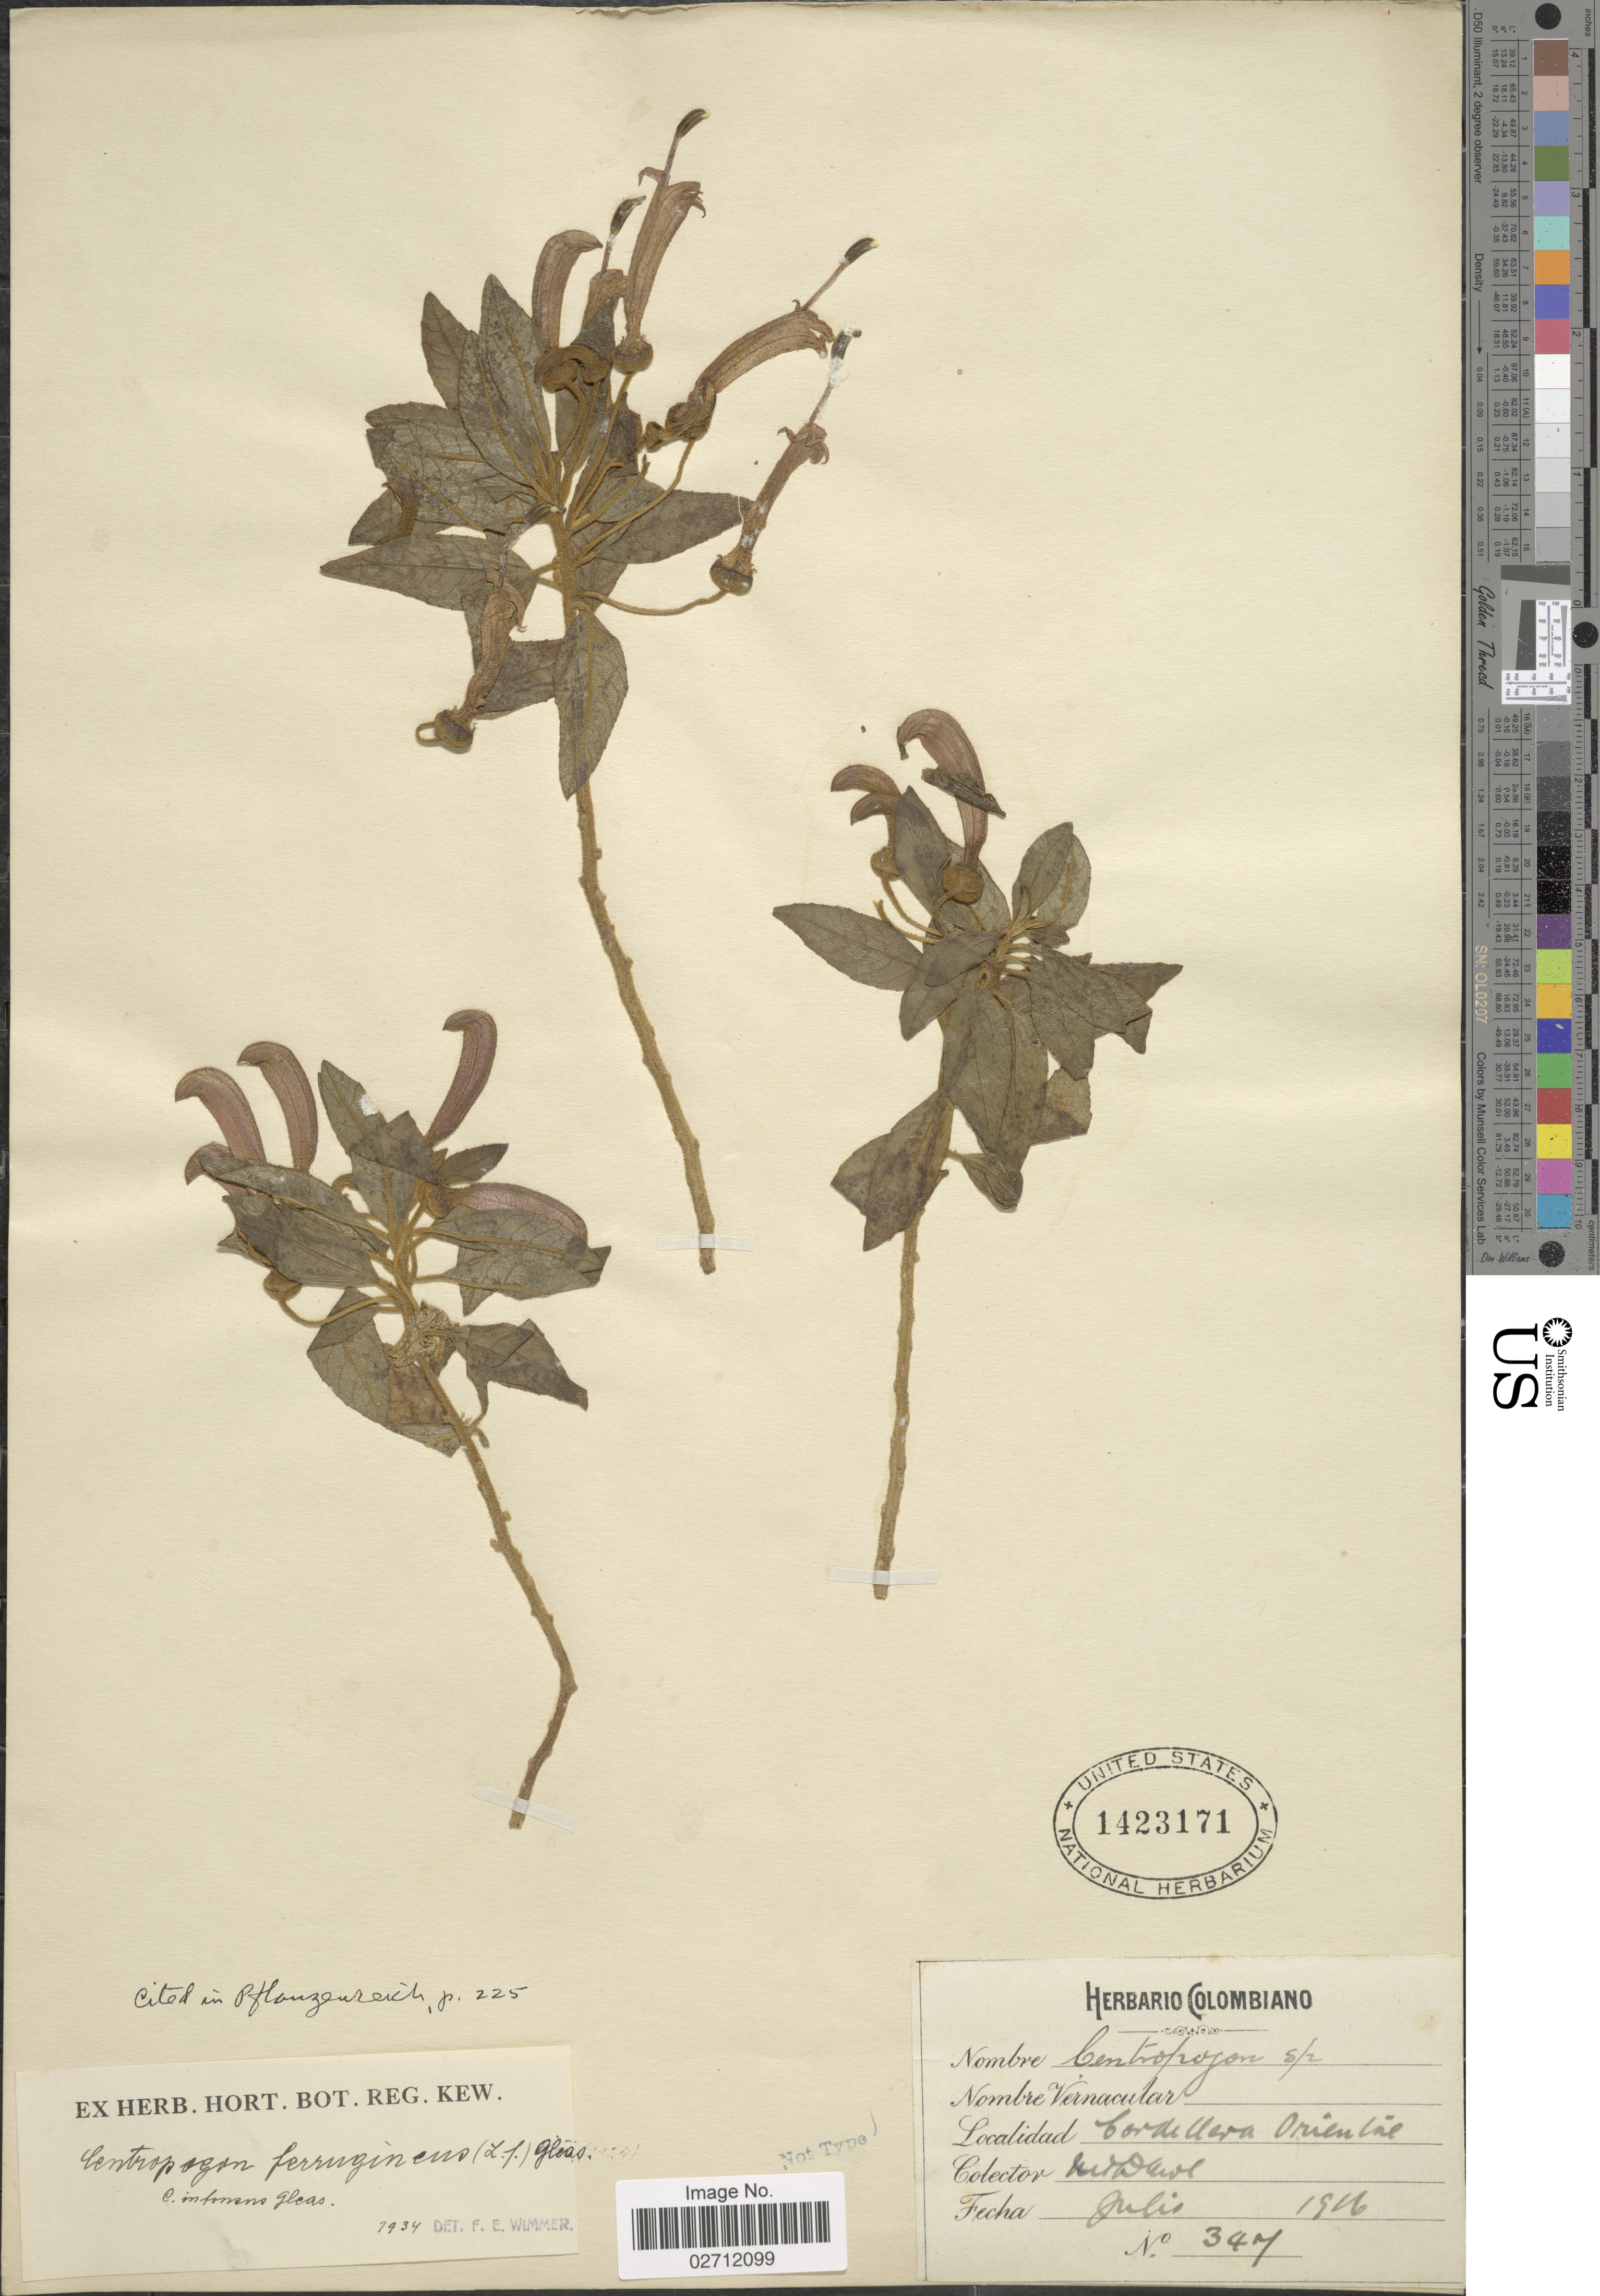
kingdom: Plantae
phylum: Tracheophyta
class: Magnoliopsida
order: Asterales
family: Campanulaceae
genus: Centropogon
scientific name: Centropogon ferrugineus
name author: (L. f.) Gleason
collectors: M. T. Dawe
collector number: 347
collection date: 1916-07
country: Colombia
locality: Cordillera Oriental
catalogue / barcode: US 1423171